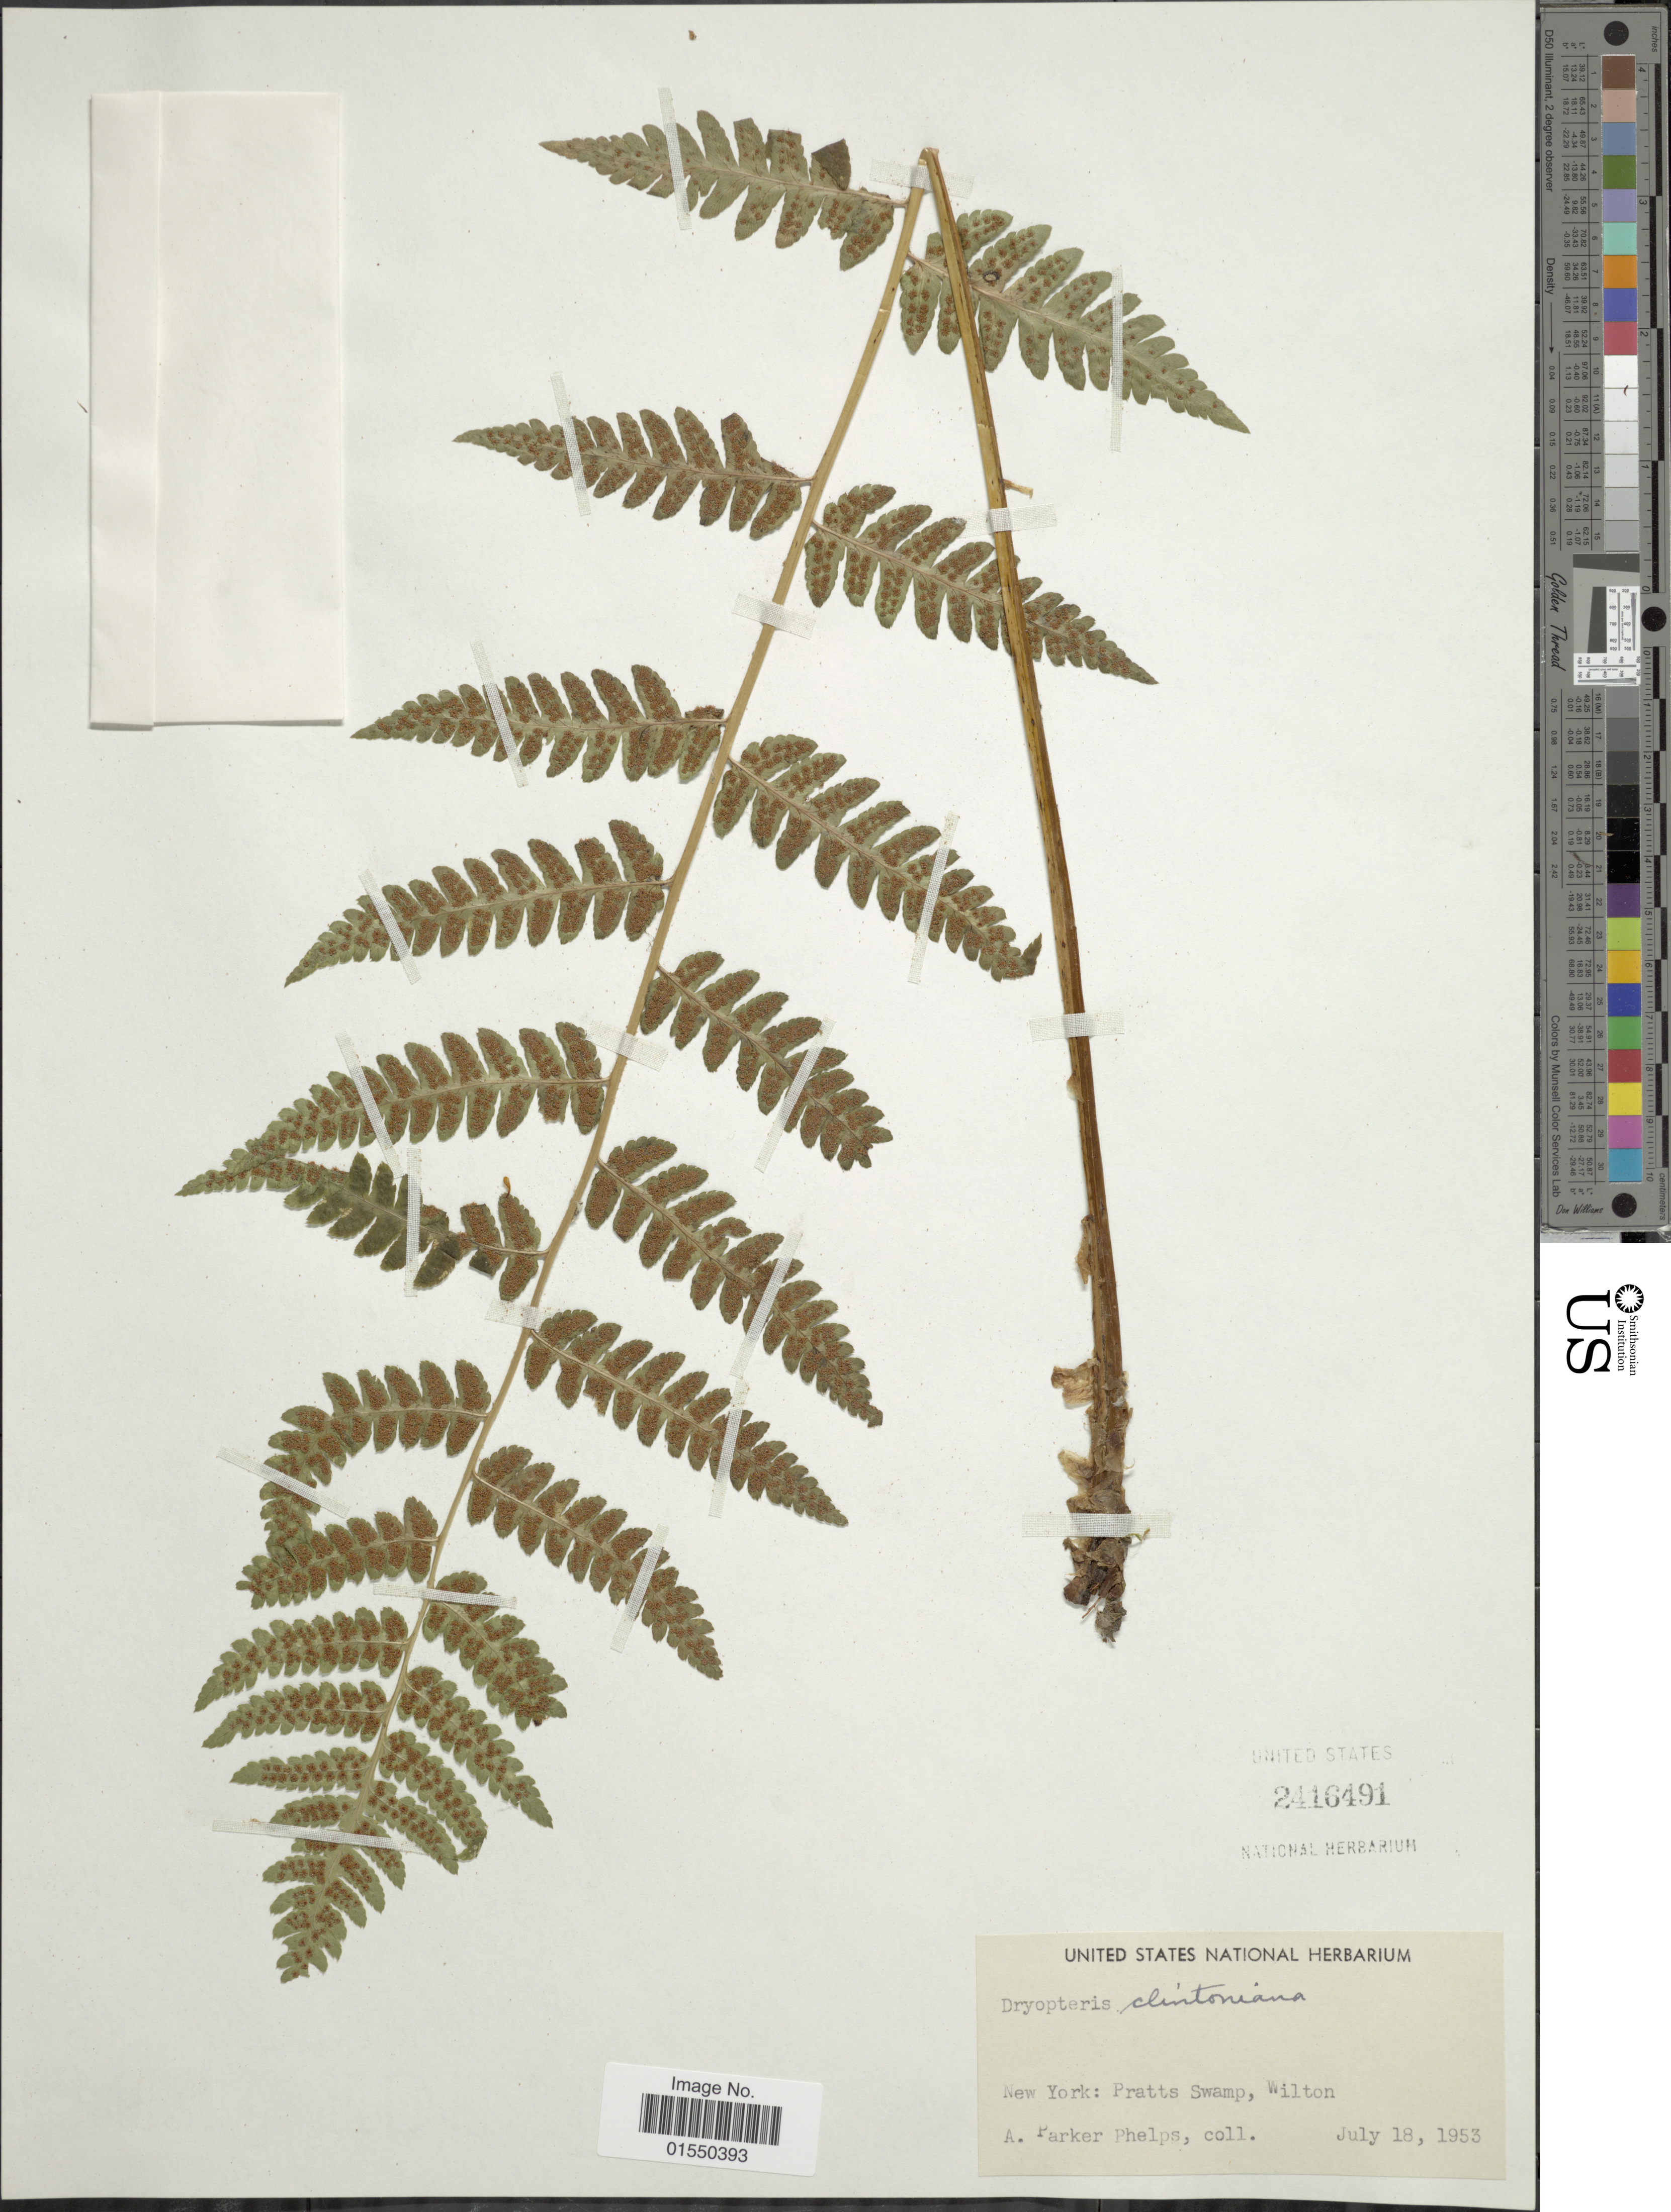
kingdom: Plantae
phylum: Tracheophyta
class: Polypodiopsida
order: Polypodiales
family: Dryopteridaceae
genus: Dryopteris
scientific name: Dryopteris clintoniana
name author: (D.C. Eaton) Dowell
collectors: A. Phelps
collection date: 1953-07-18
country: United States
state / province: New York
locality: New York: Pratts Swamp, Wilton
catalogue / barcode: US 2416491